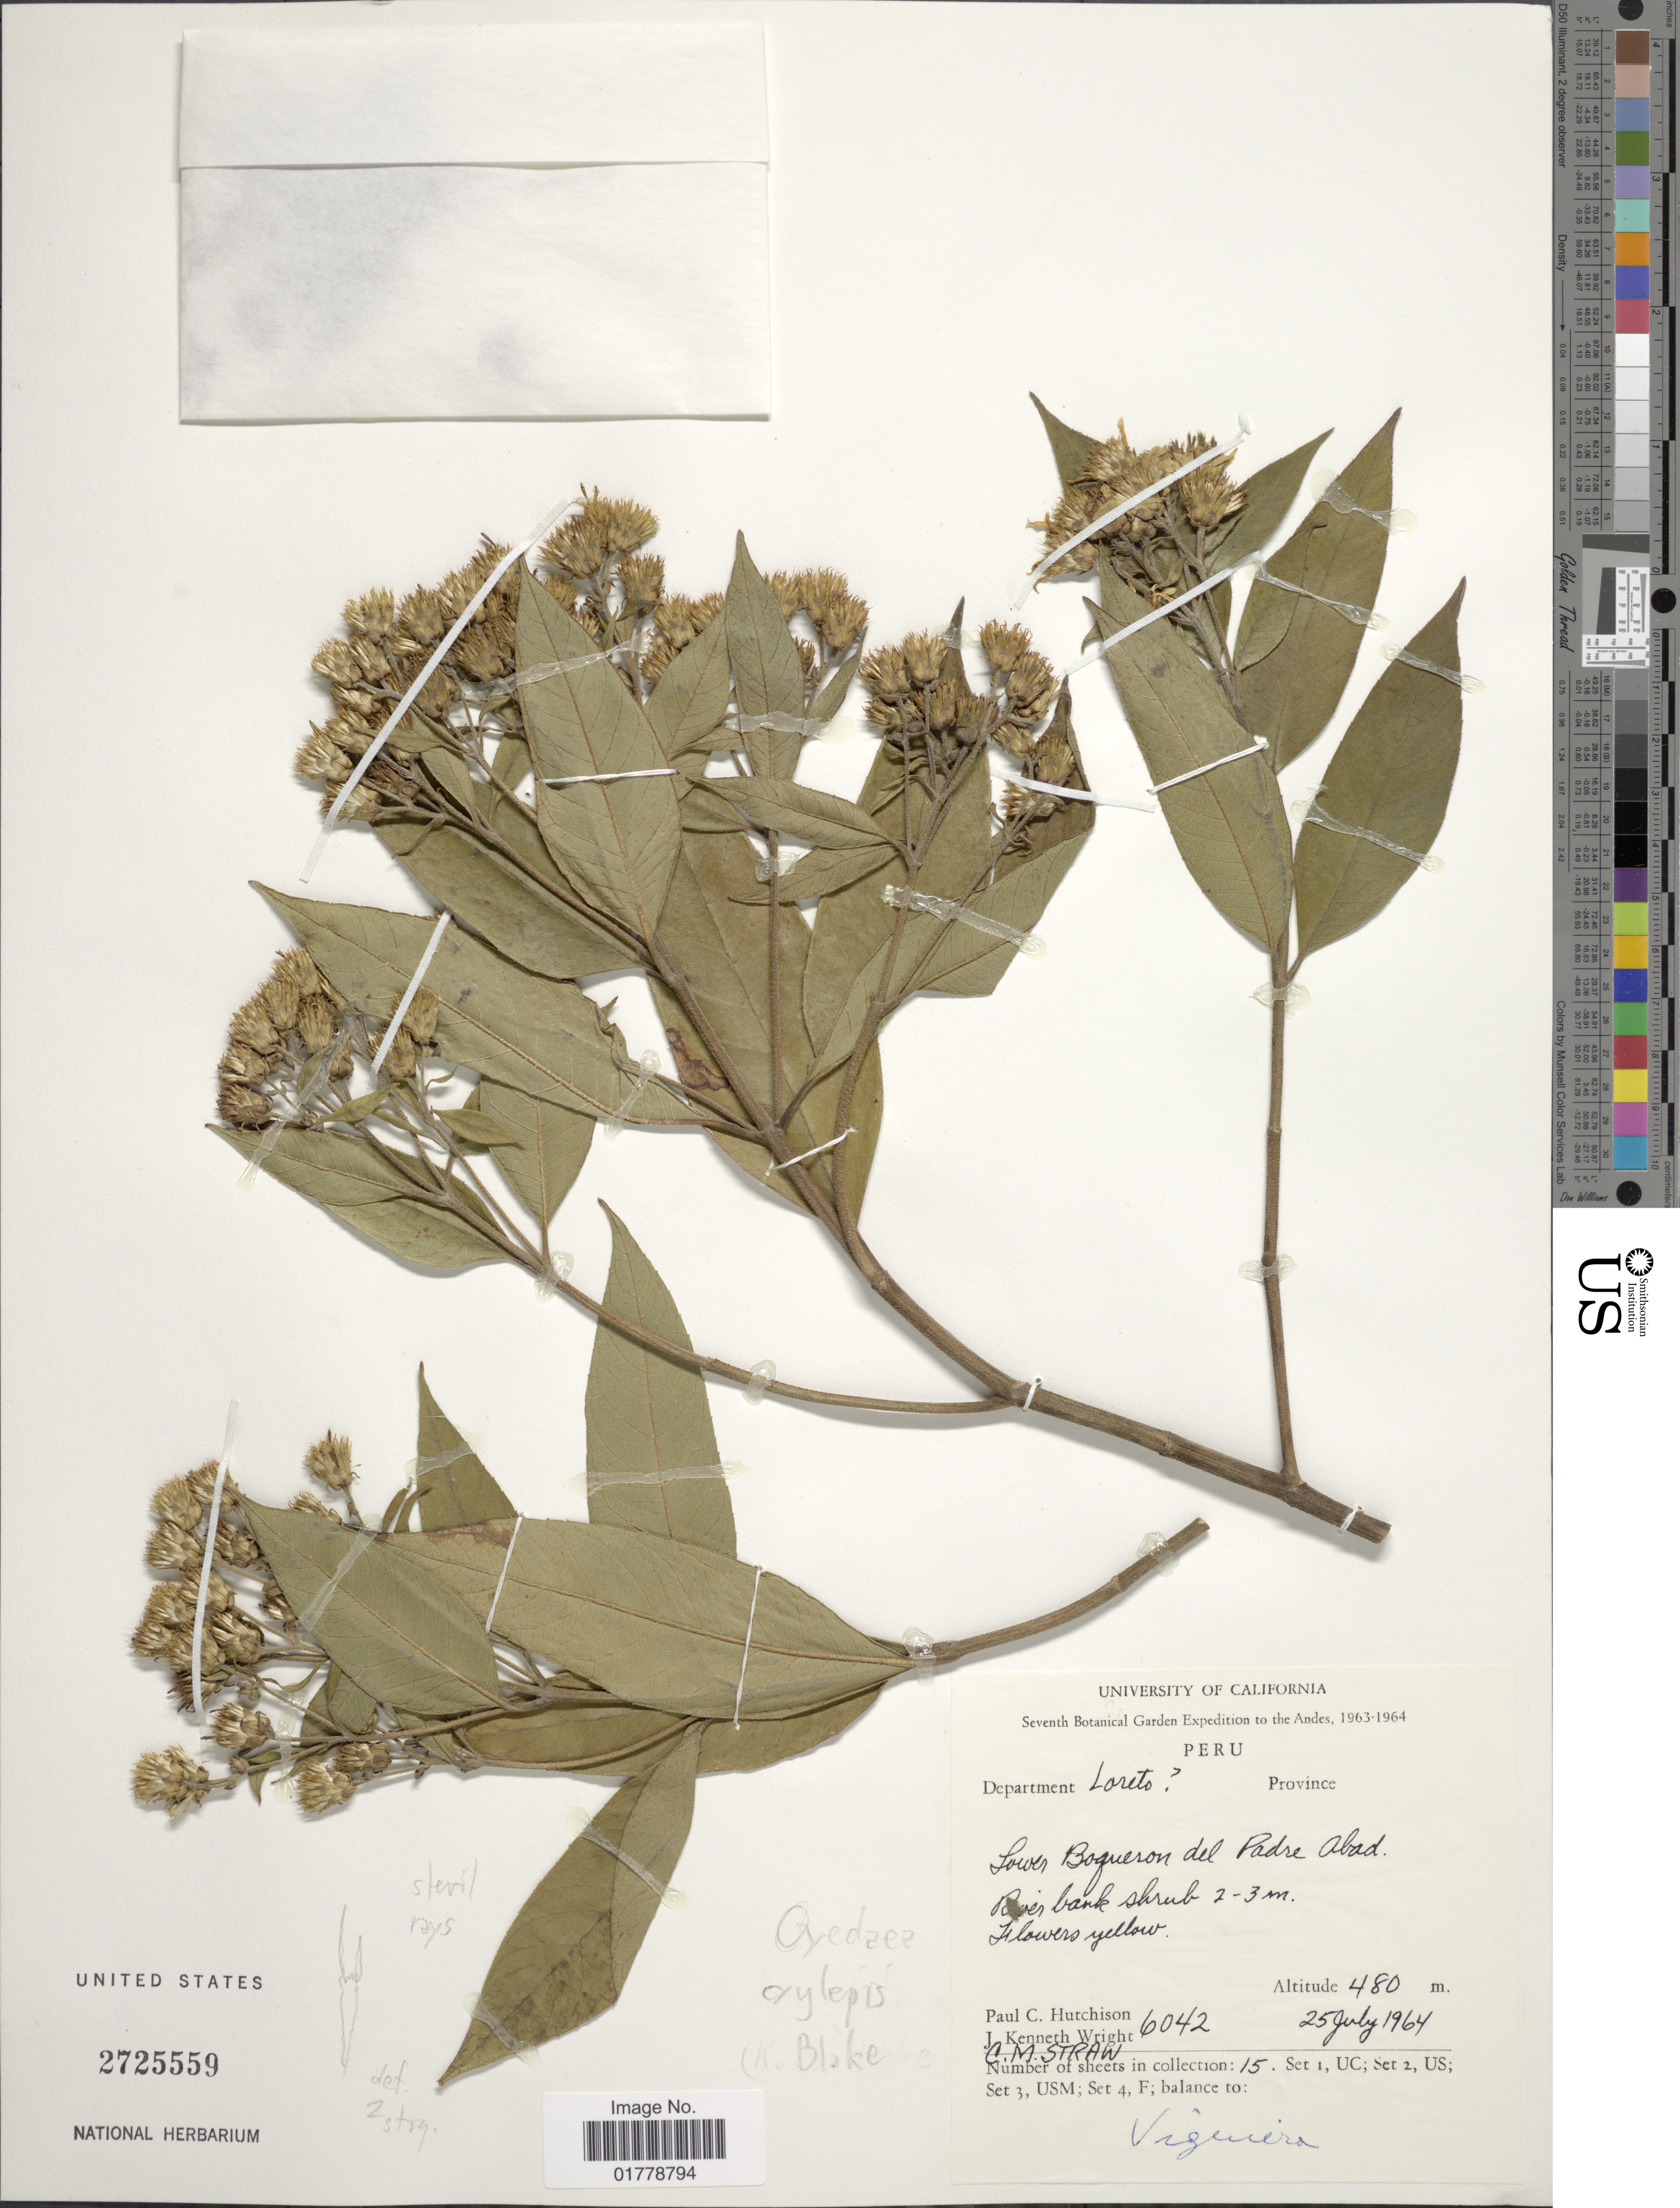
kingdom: Plantae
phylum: Tracheophyta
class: Magnoliopsida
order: Asterales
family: Asteraceae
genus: Oyedaea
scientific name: Oyedaea oxylepis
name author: S.F. Blake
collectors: P. C. Hutchison, J. K. Wright & C. Straw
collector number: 6042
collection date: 1964-07-25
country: Peru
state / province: Loreto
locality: Department Loreto. Lower Boqueron del Padre Abad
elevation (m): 480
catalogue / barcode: US 2725559